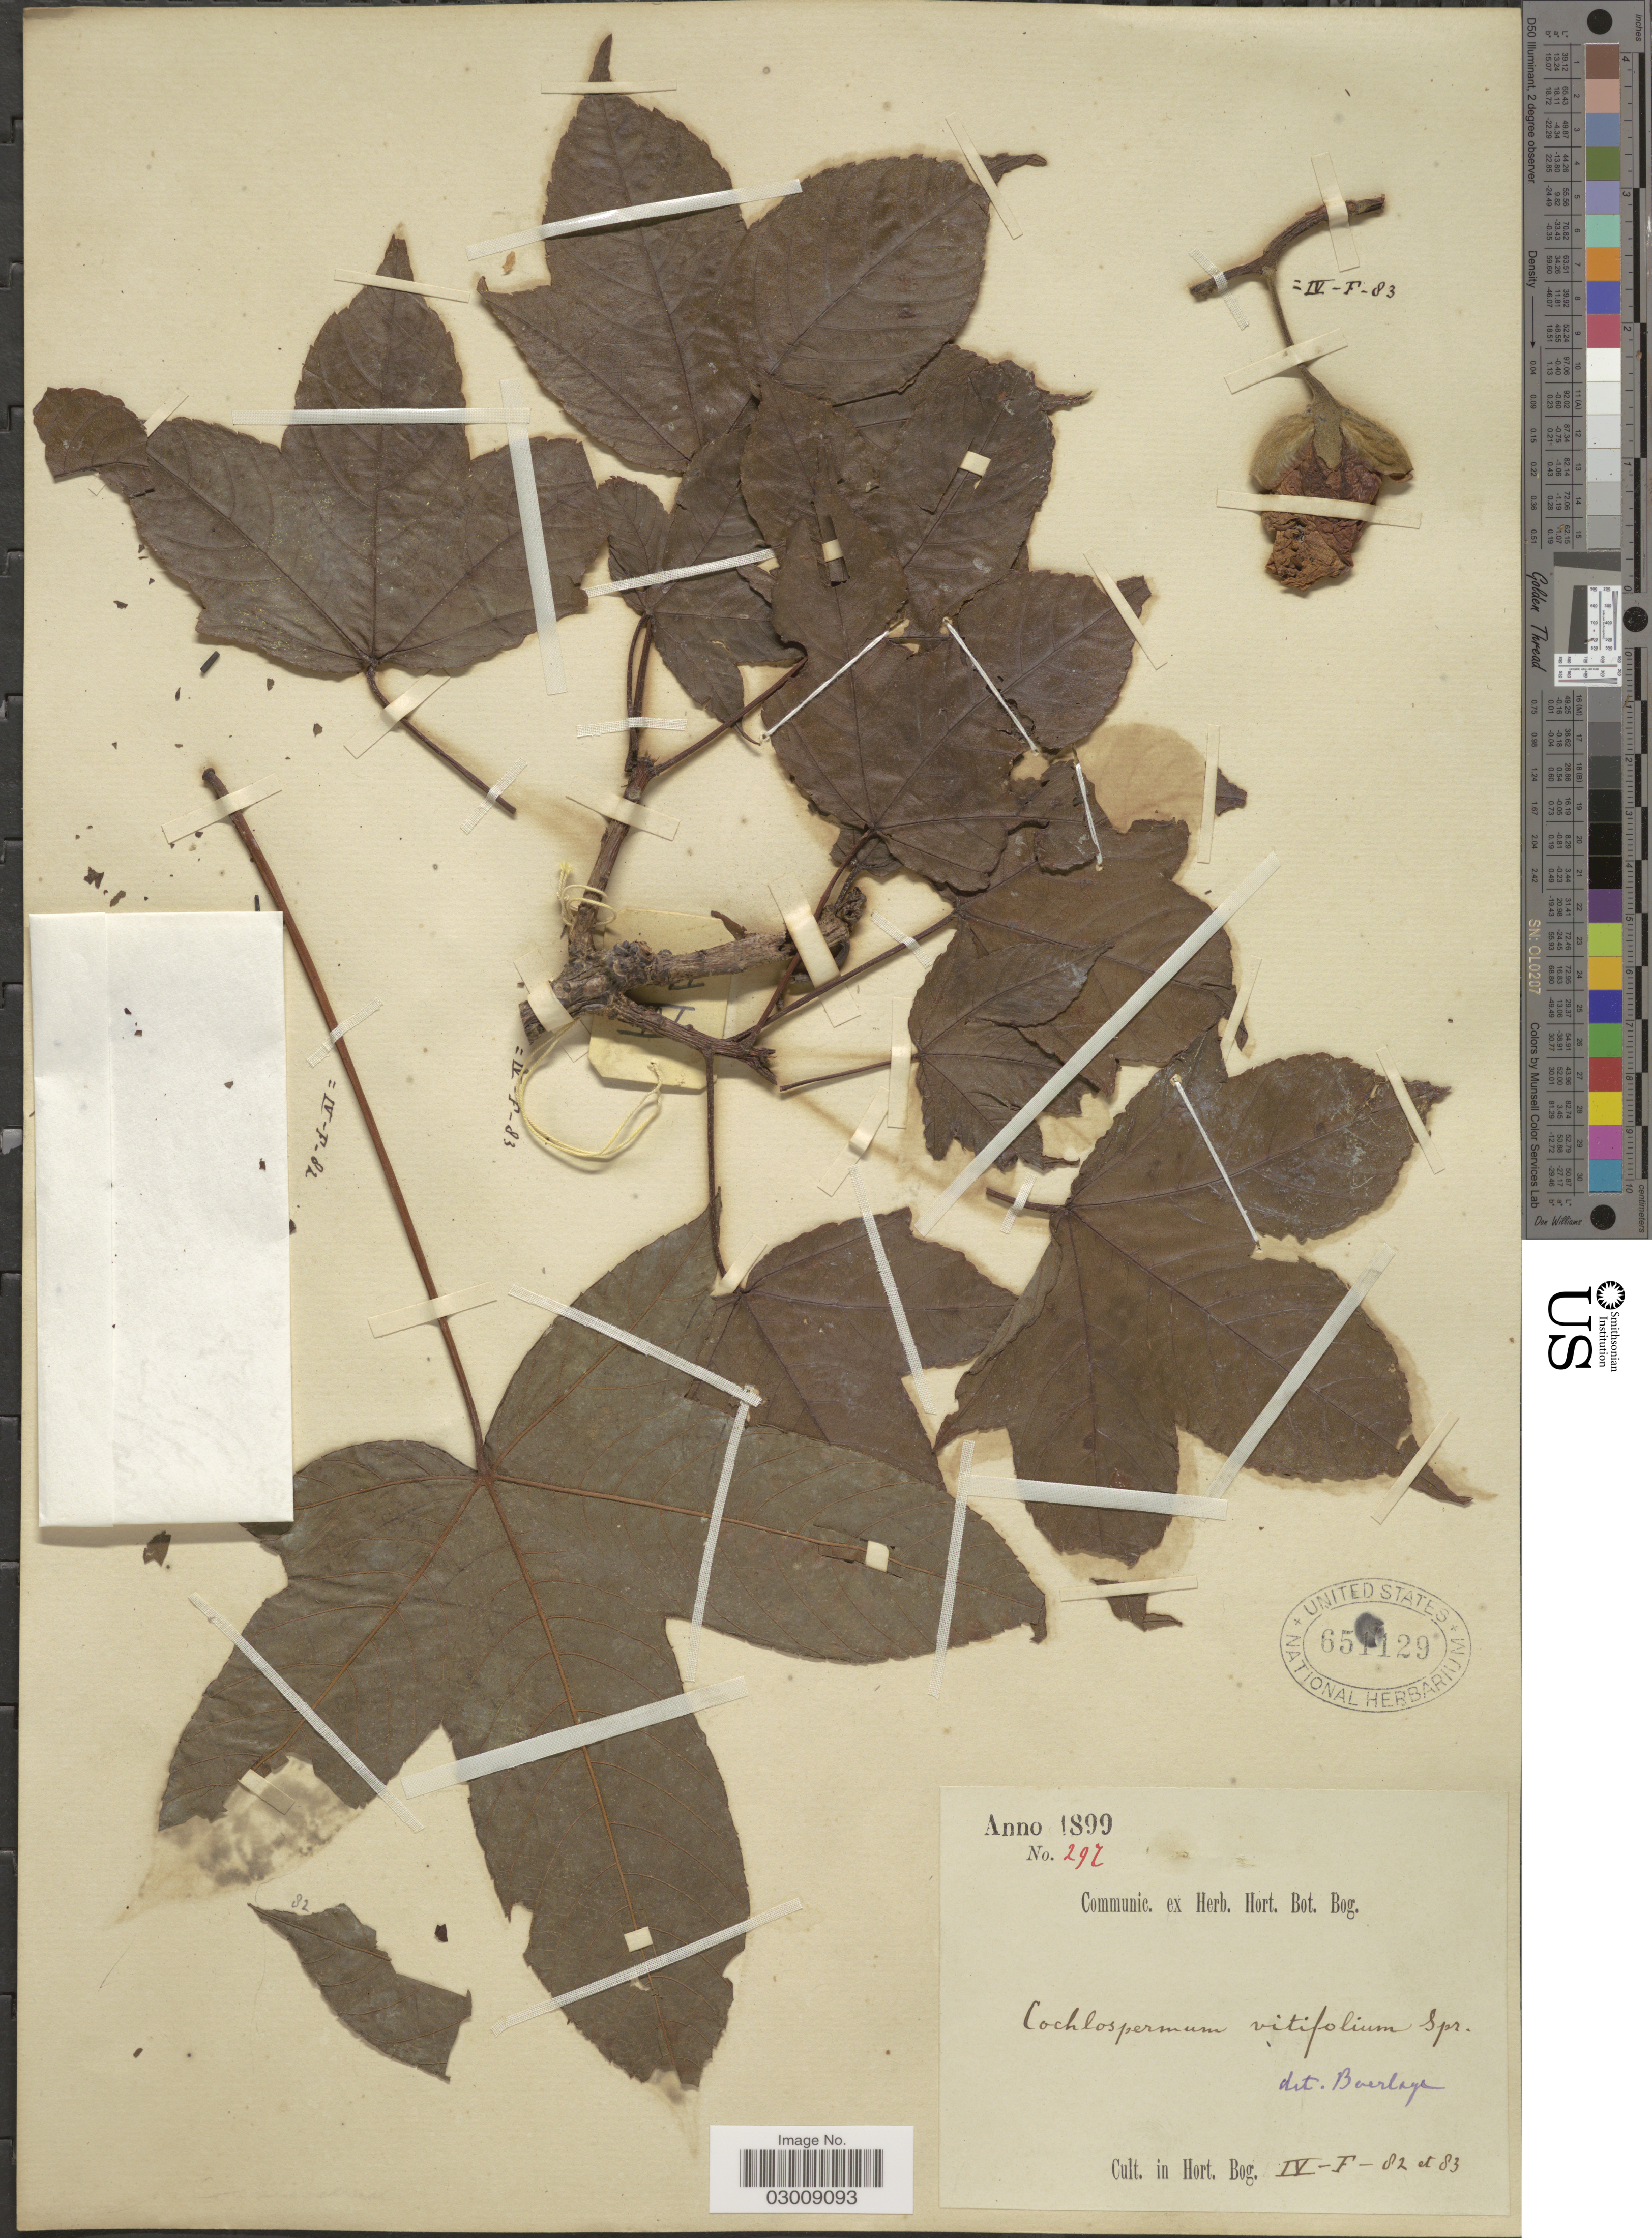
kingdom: Plantae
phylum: Tracheophyta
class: Magnoliopsida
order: Malvales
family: Cochlospermaceae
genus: Cochlospermum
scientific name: Cochlospermum vitifolium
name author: (Willd.) Spreng.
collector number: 297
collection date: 1889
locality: In hort. Bog. IV-F-82 et 83.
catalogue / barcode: US 651129